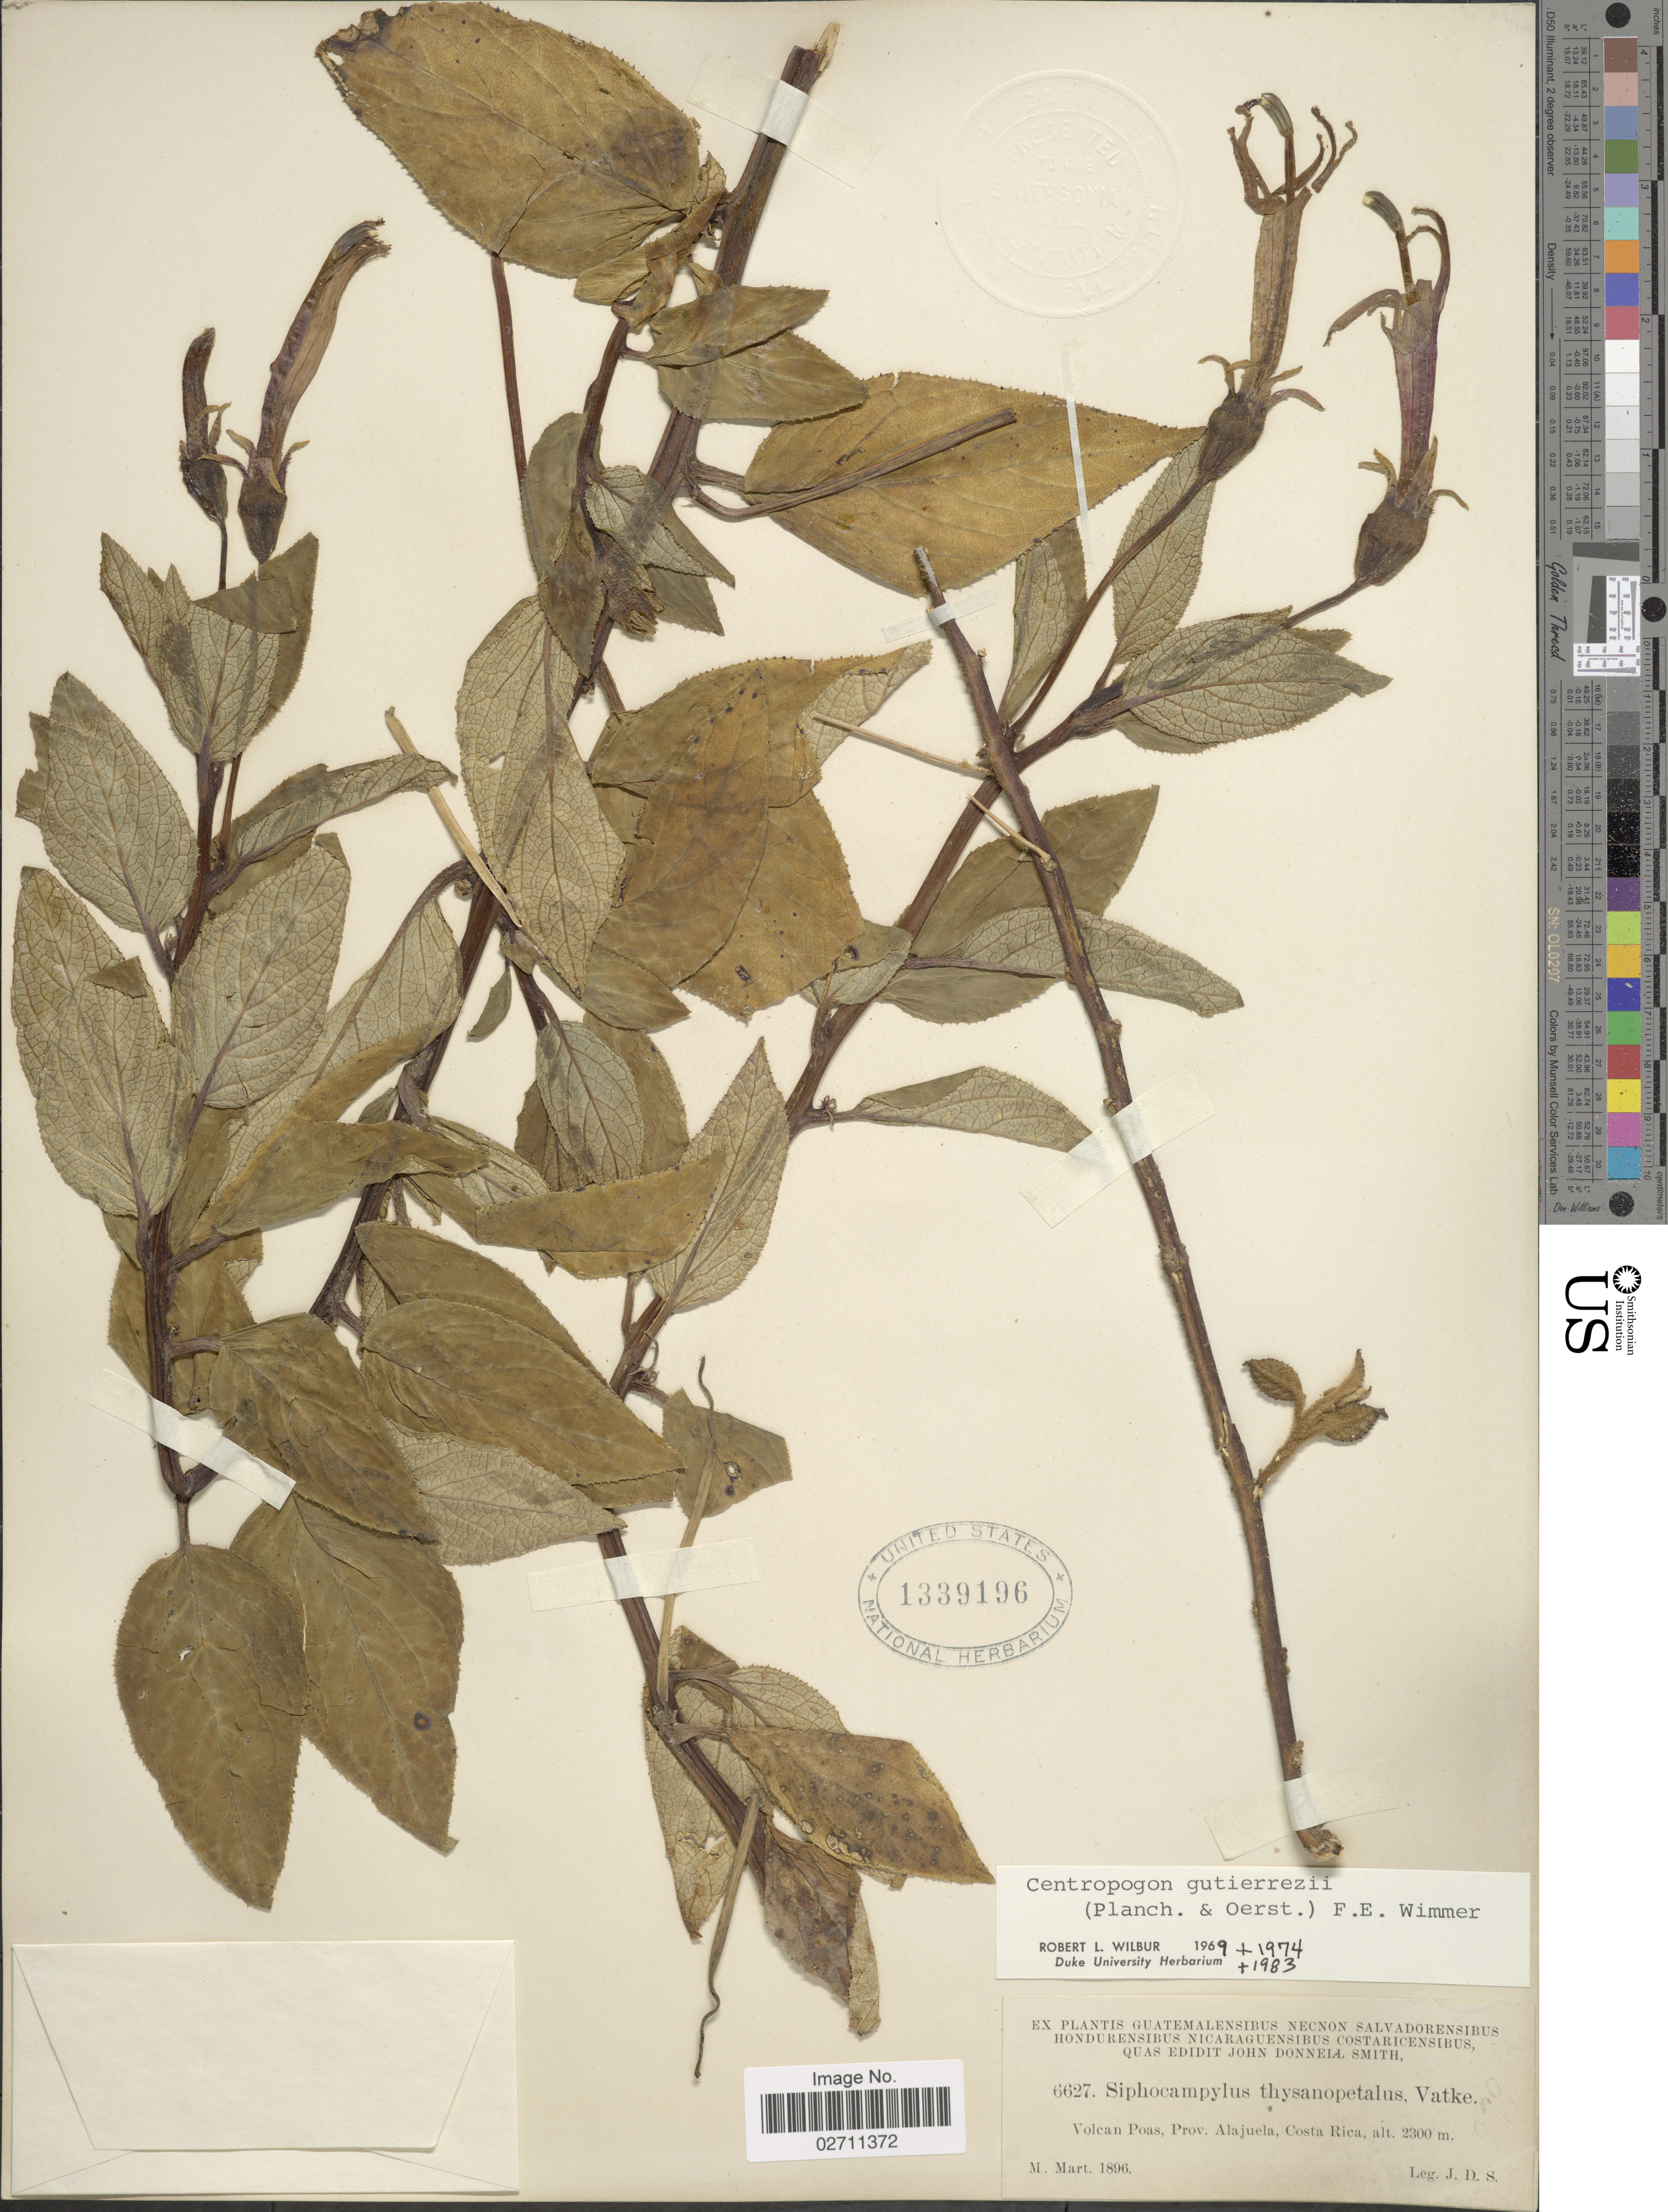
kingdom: Plantae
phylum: Tracheophyta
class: Magnoliopsida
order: Asterales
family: Campanulaceae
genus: Centropogon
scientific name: Centropogon gutierrezii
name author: (Planch. & Oerst.) E. Wimm.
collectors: J. Donnell Smith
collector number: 6627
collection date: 1896-03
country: Costa Rica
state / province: Alajuela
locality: Volcan Poas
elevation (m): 2300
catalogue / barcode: US 1339196